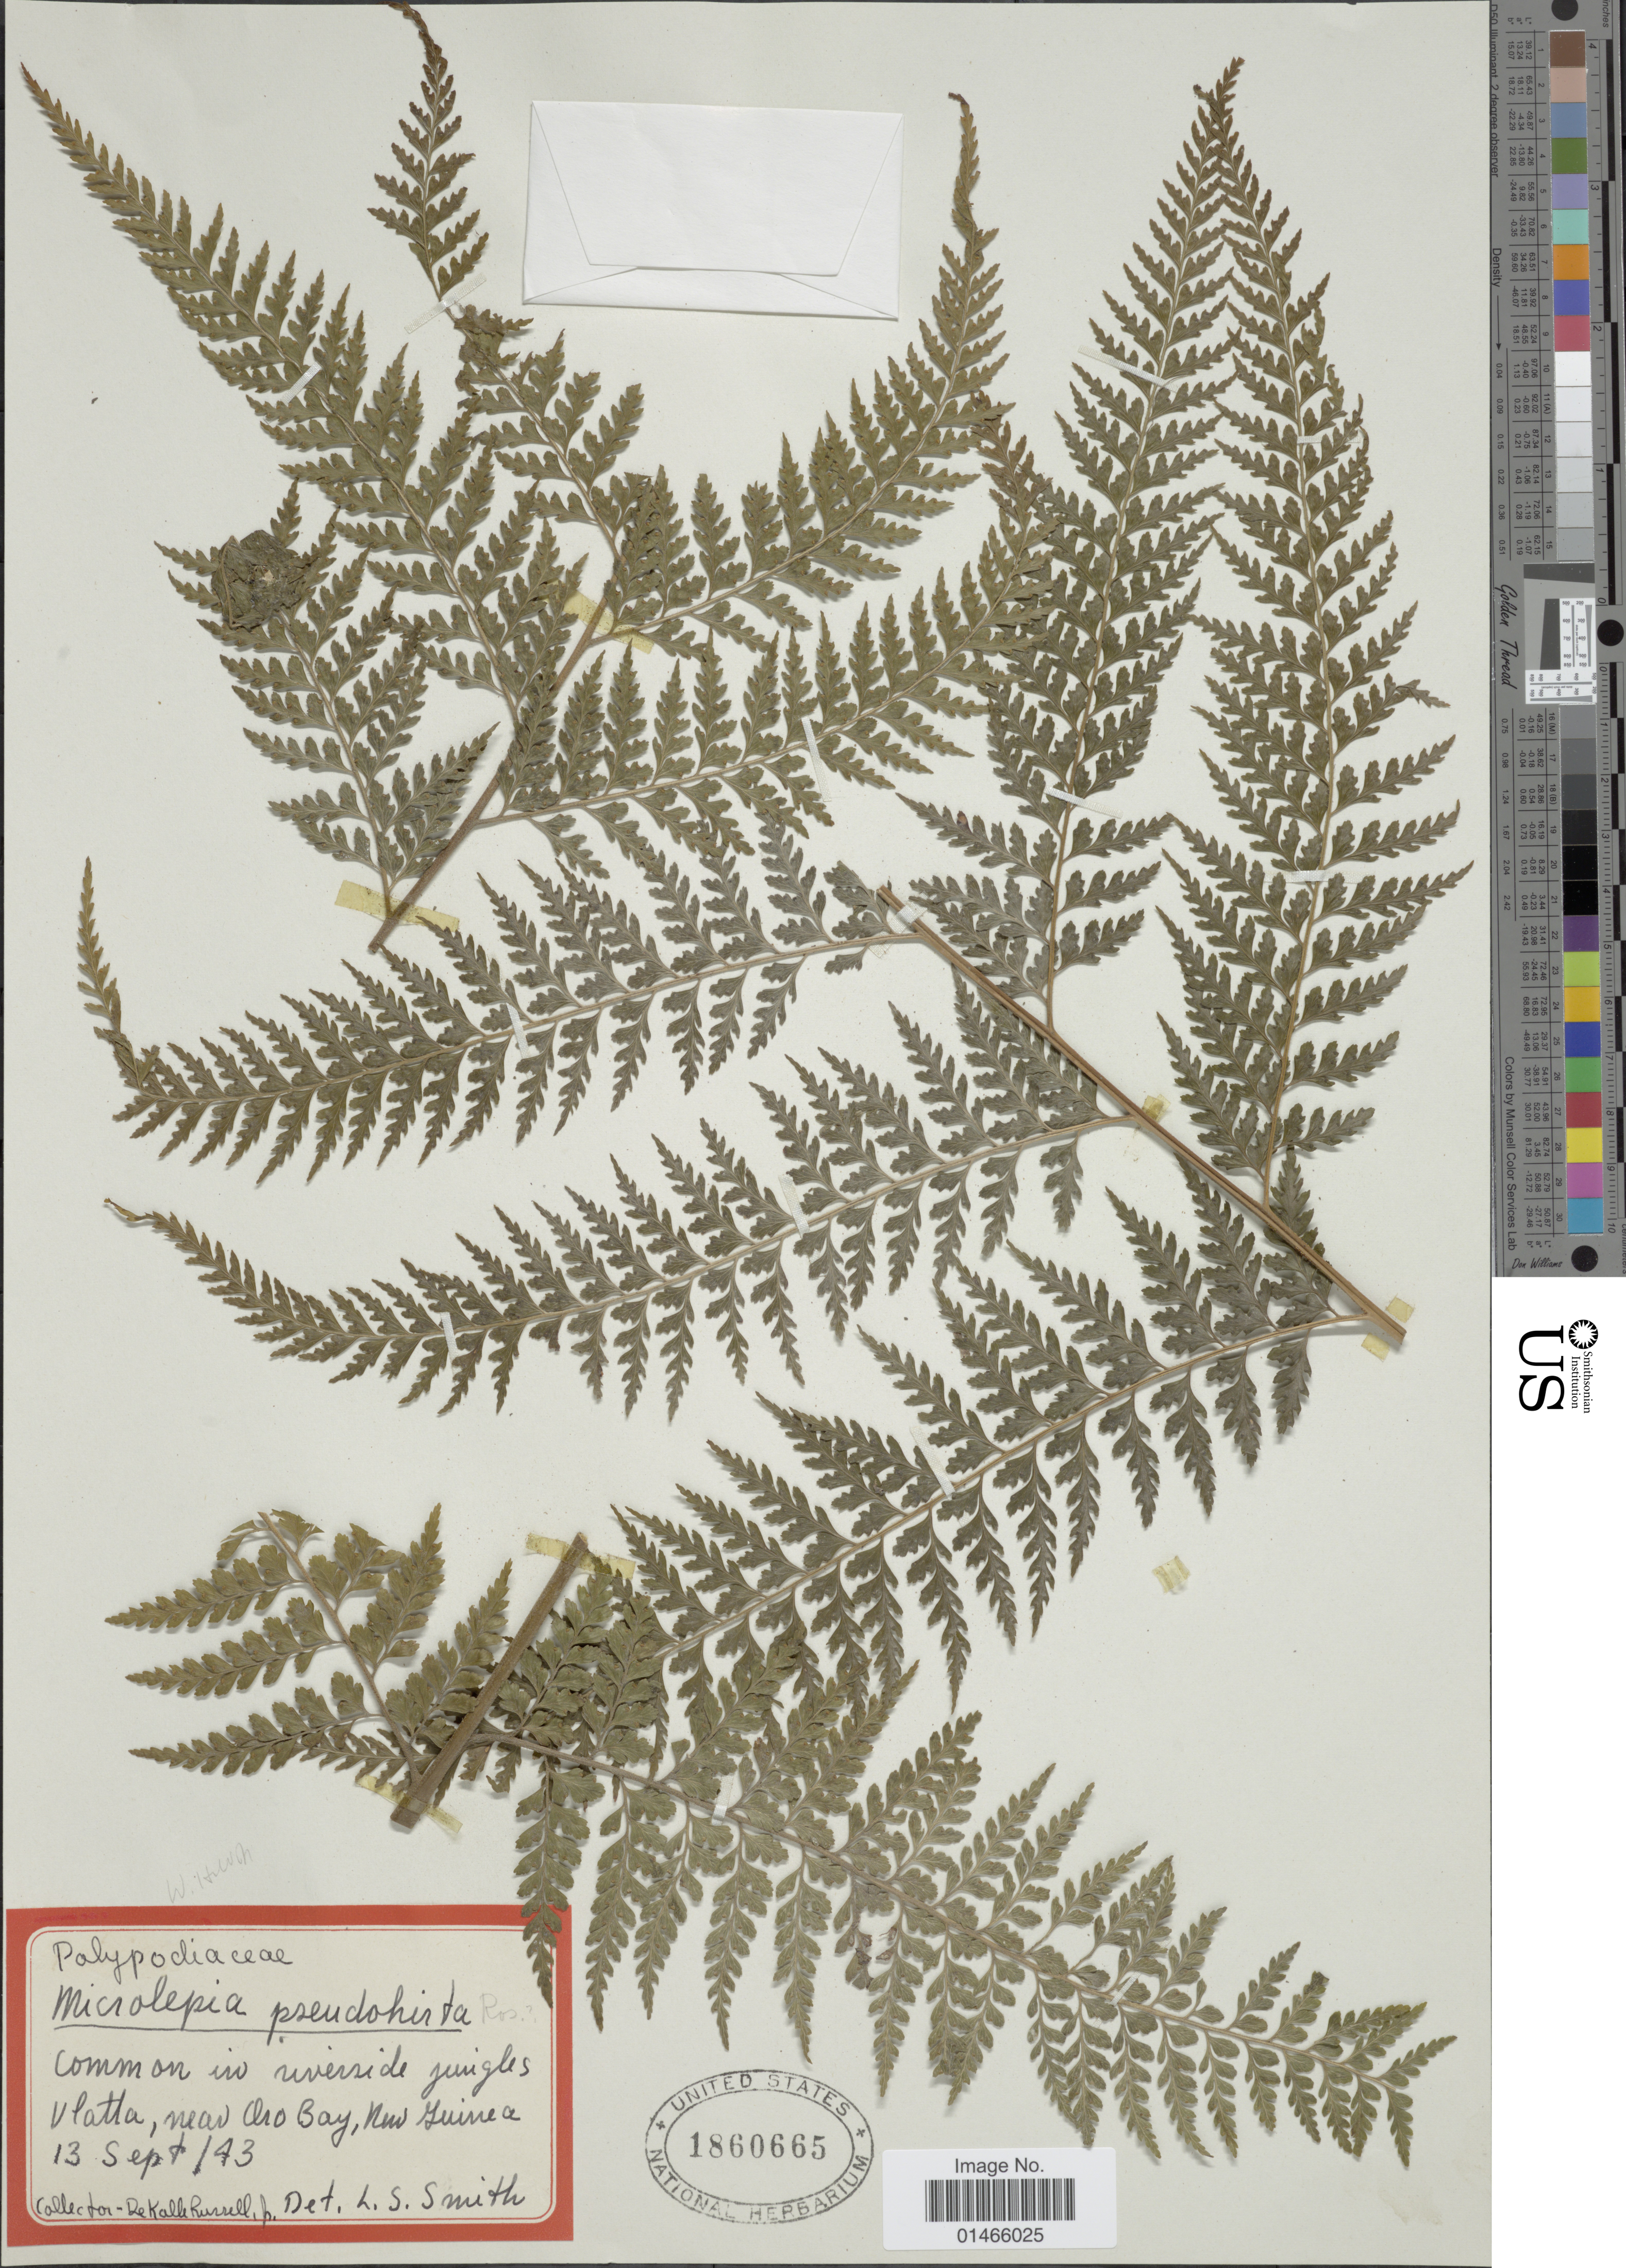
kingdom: Plantae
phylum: Tracheophyta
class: Polypodiopsida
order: Polypodiales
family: Dennstaedtiaceae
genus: Microlepia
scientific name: Microlepia pseudohirta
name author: Rosenst.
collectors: D. K. Russell Jr.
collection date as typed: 143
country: Papua New Guinea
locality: Common in riverside jungles, Vlatta, near Cho Bay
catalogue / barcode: US 1860665